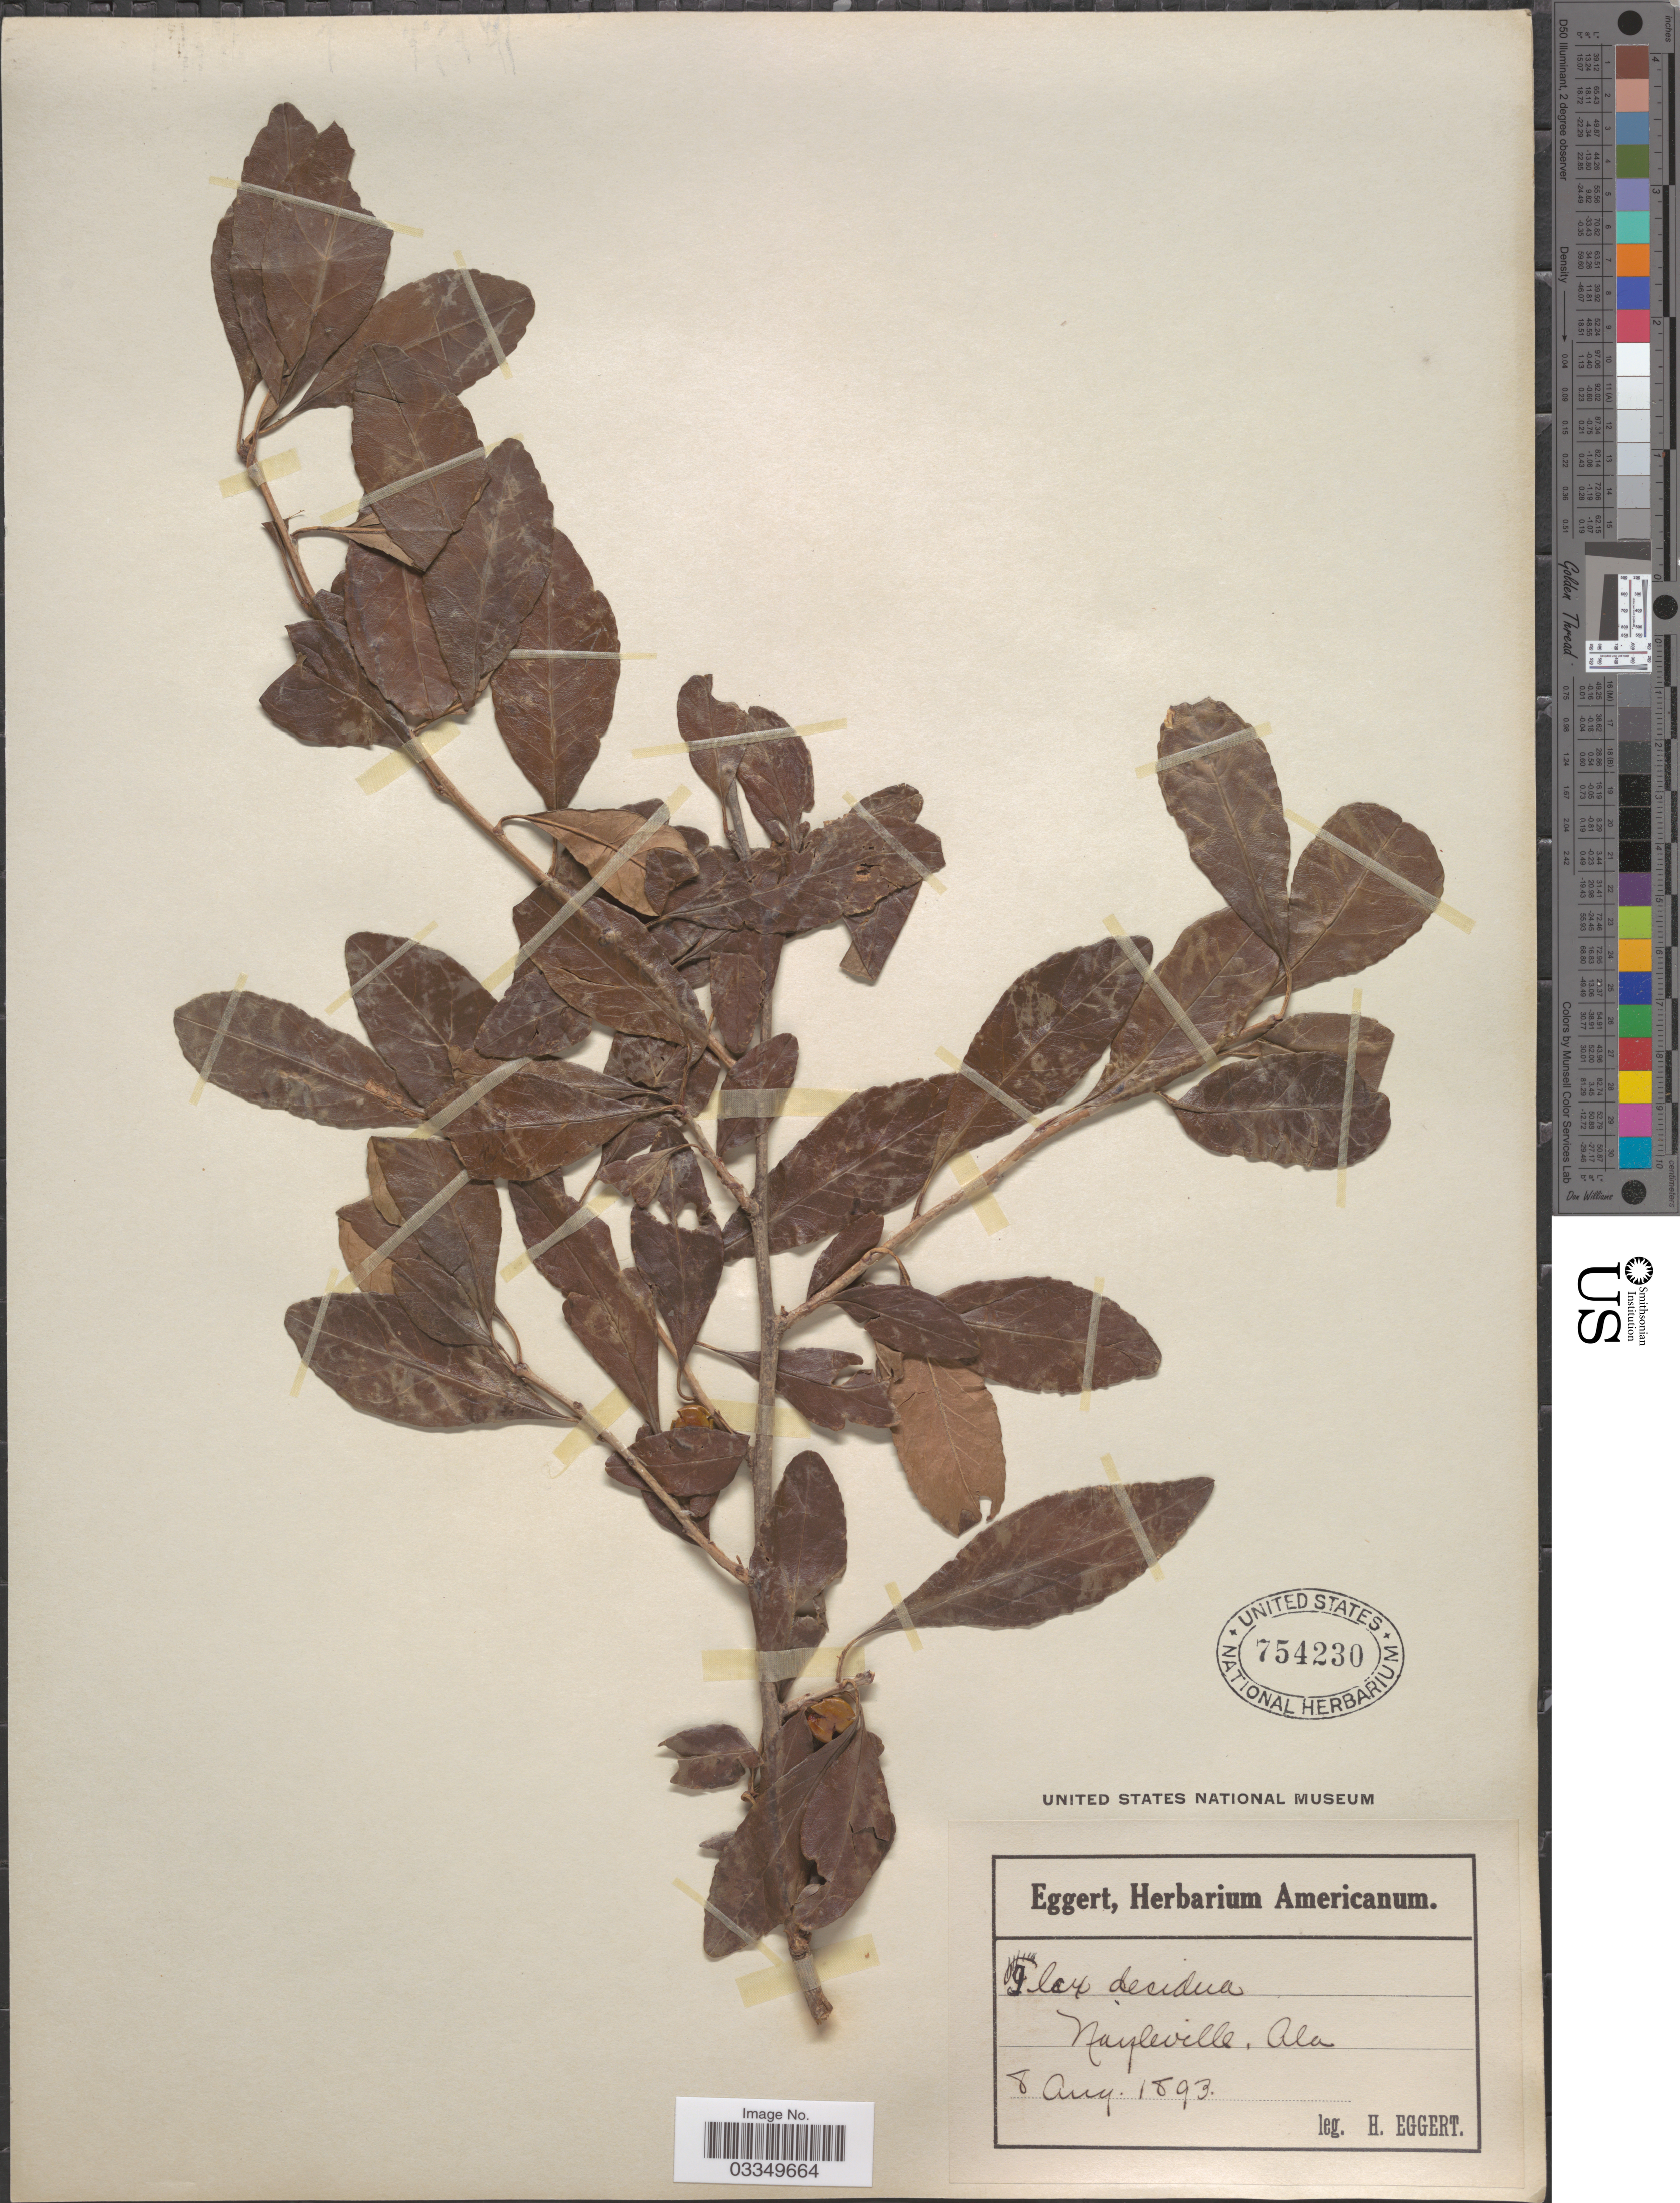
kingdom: Plantae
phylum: Tracheophyta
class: Magnoliopsida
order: Aquifoliales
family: Aquifoliaceae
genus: Ilex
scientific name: Ilex decidua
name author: Walter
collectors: H. Eggert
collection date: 1893-08-08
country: United States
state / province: Alabama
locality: Nayleville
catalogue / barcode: US 754230